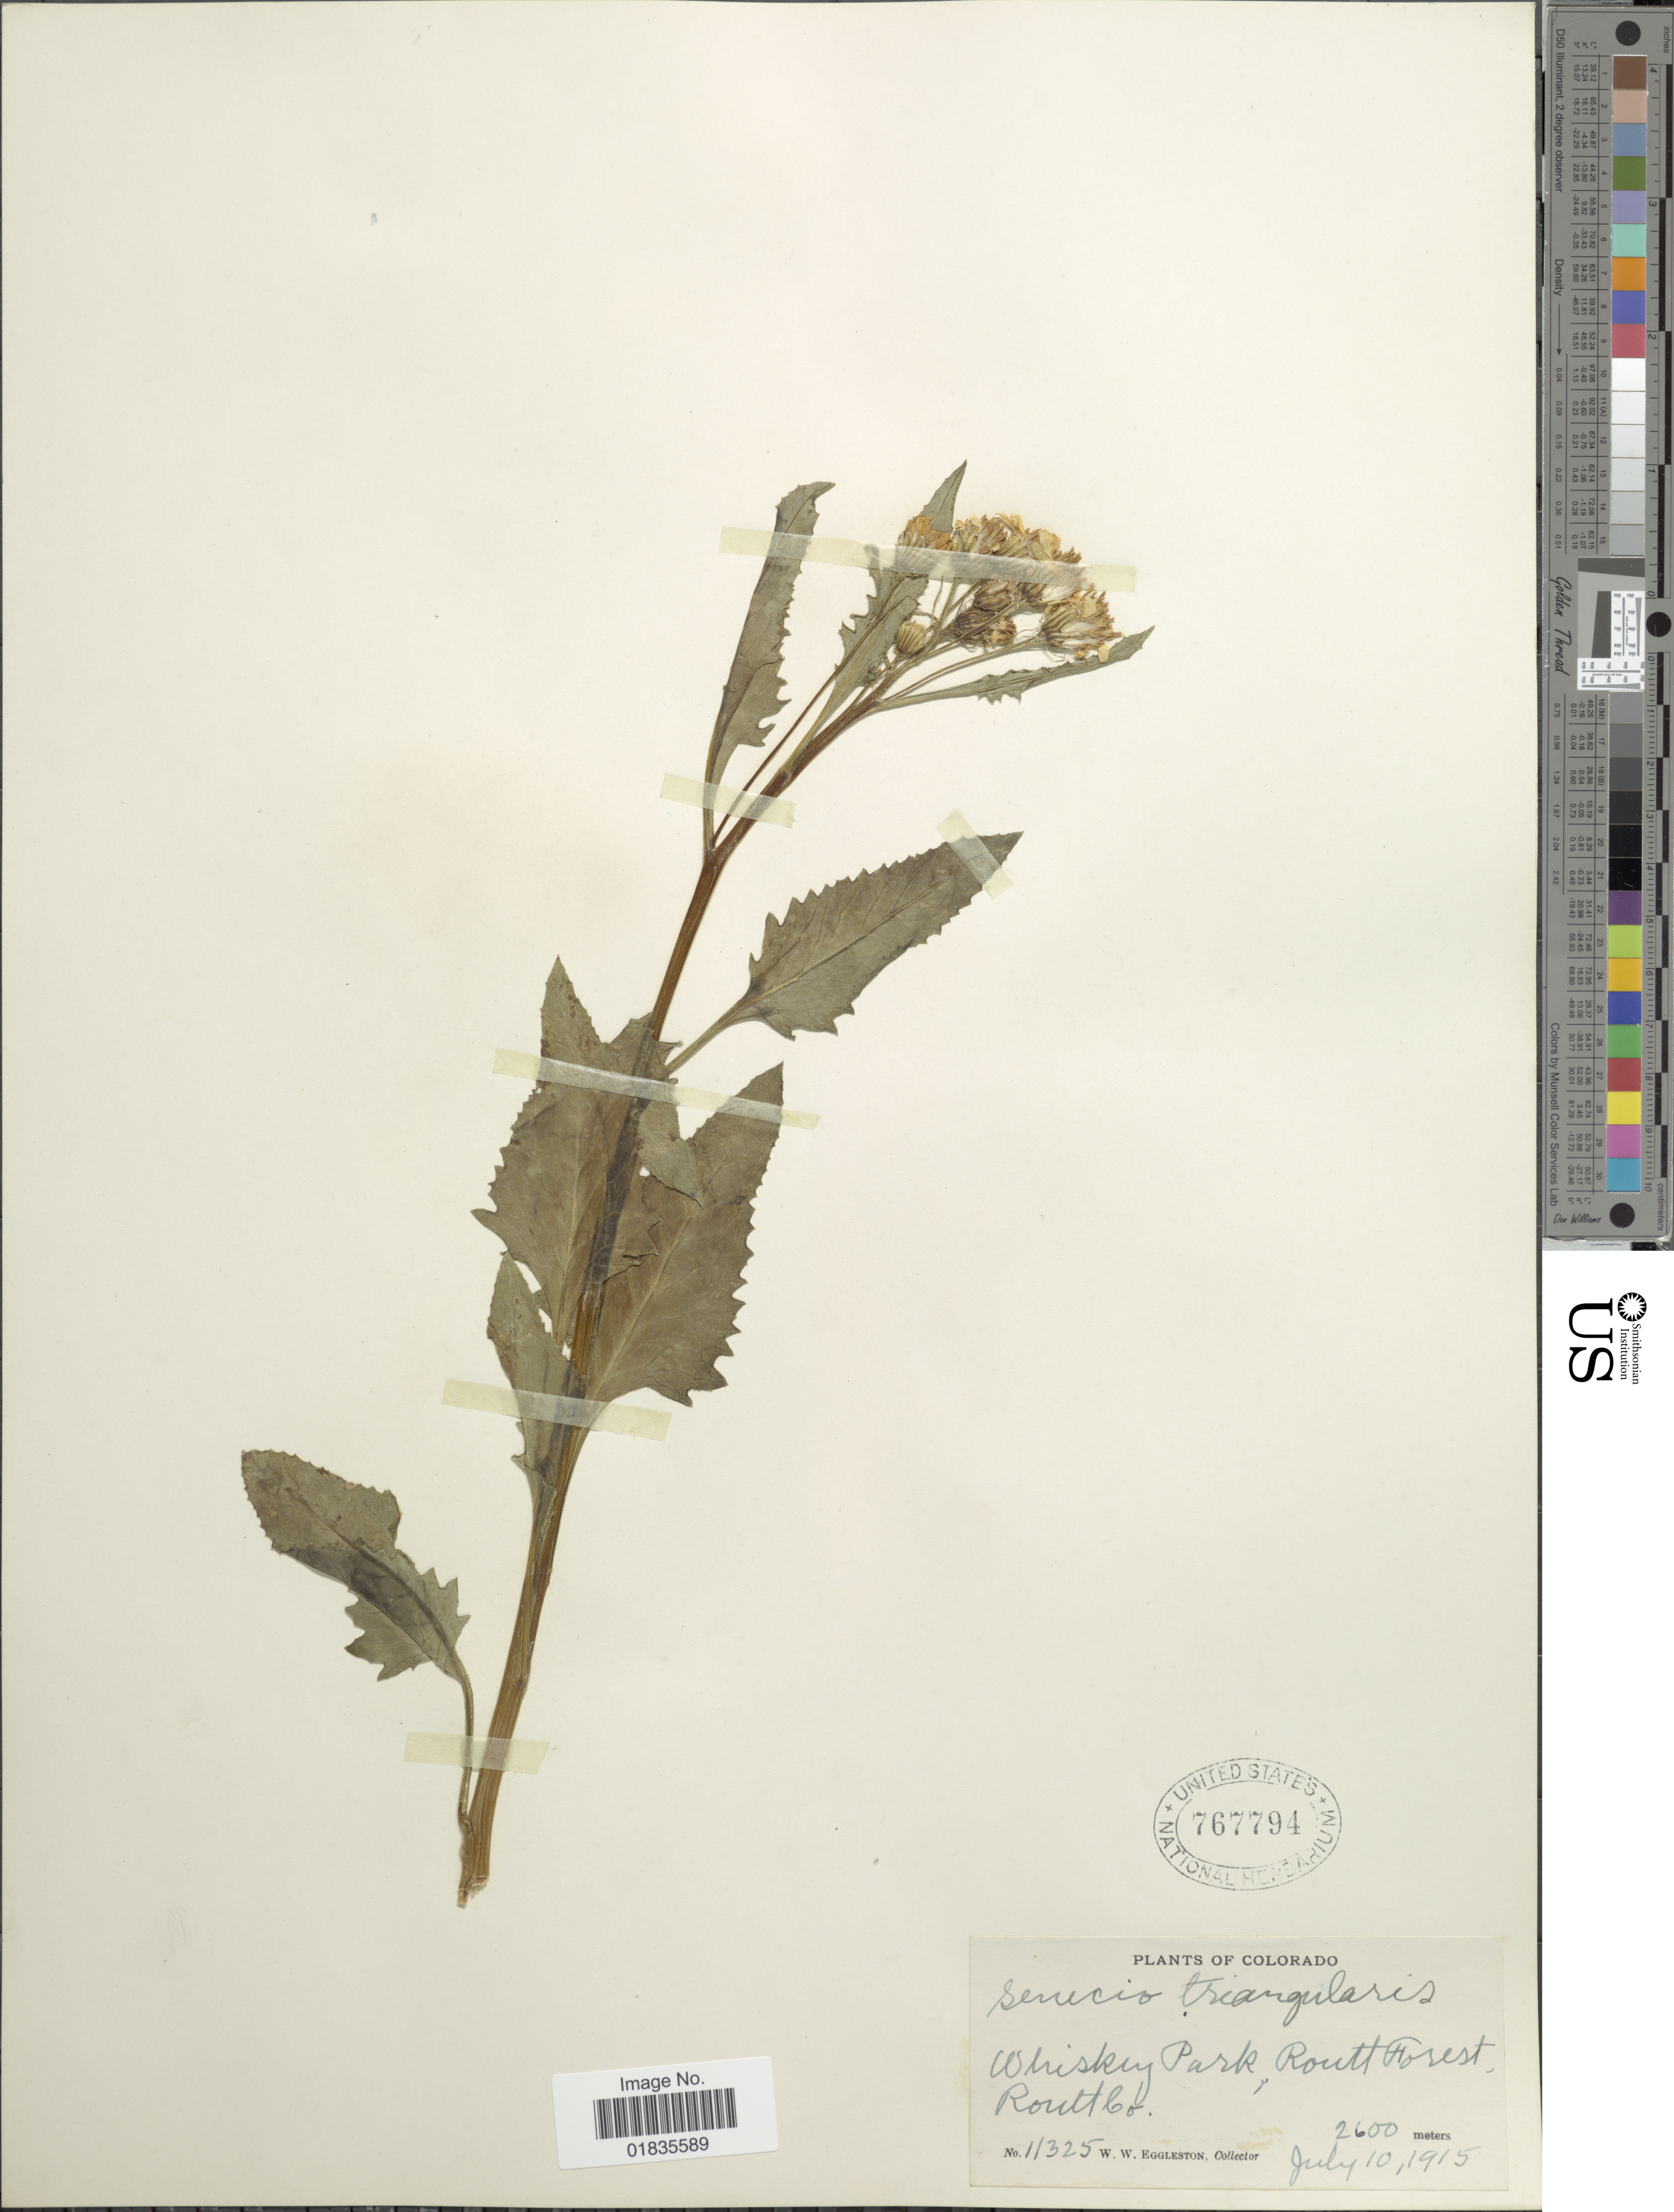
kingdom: Plantae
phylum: Tracheophyta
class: Magnoliopsida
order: Asterales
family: Asteraceae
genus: Senecio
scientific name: Senecio triangularis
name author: Hook.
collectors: W. W. Eggleston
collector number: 11325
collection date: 1915-07-10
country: United States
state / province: Colorado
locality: Whiskey Park, Routt Forest, Routt Co.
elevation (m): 2600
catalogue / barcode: US 767794